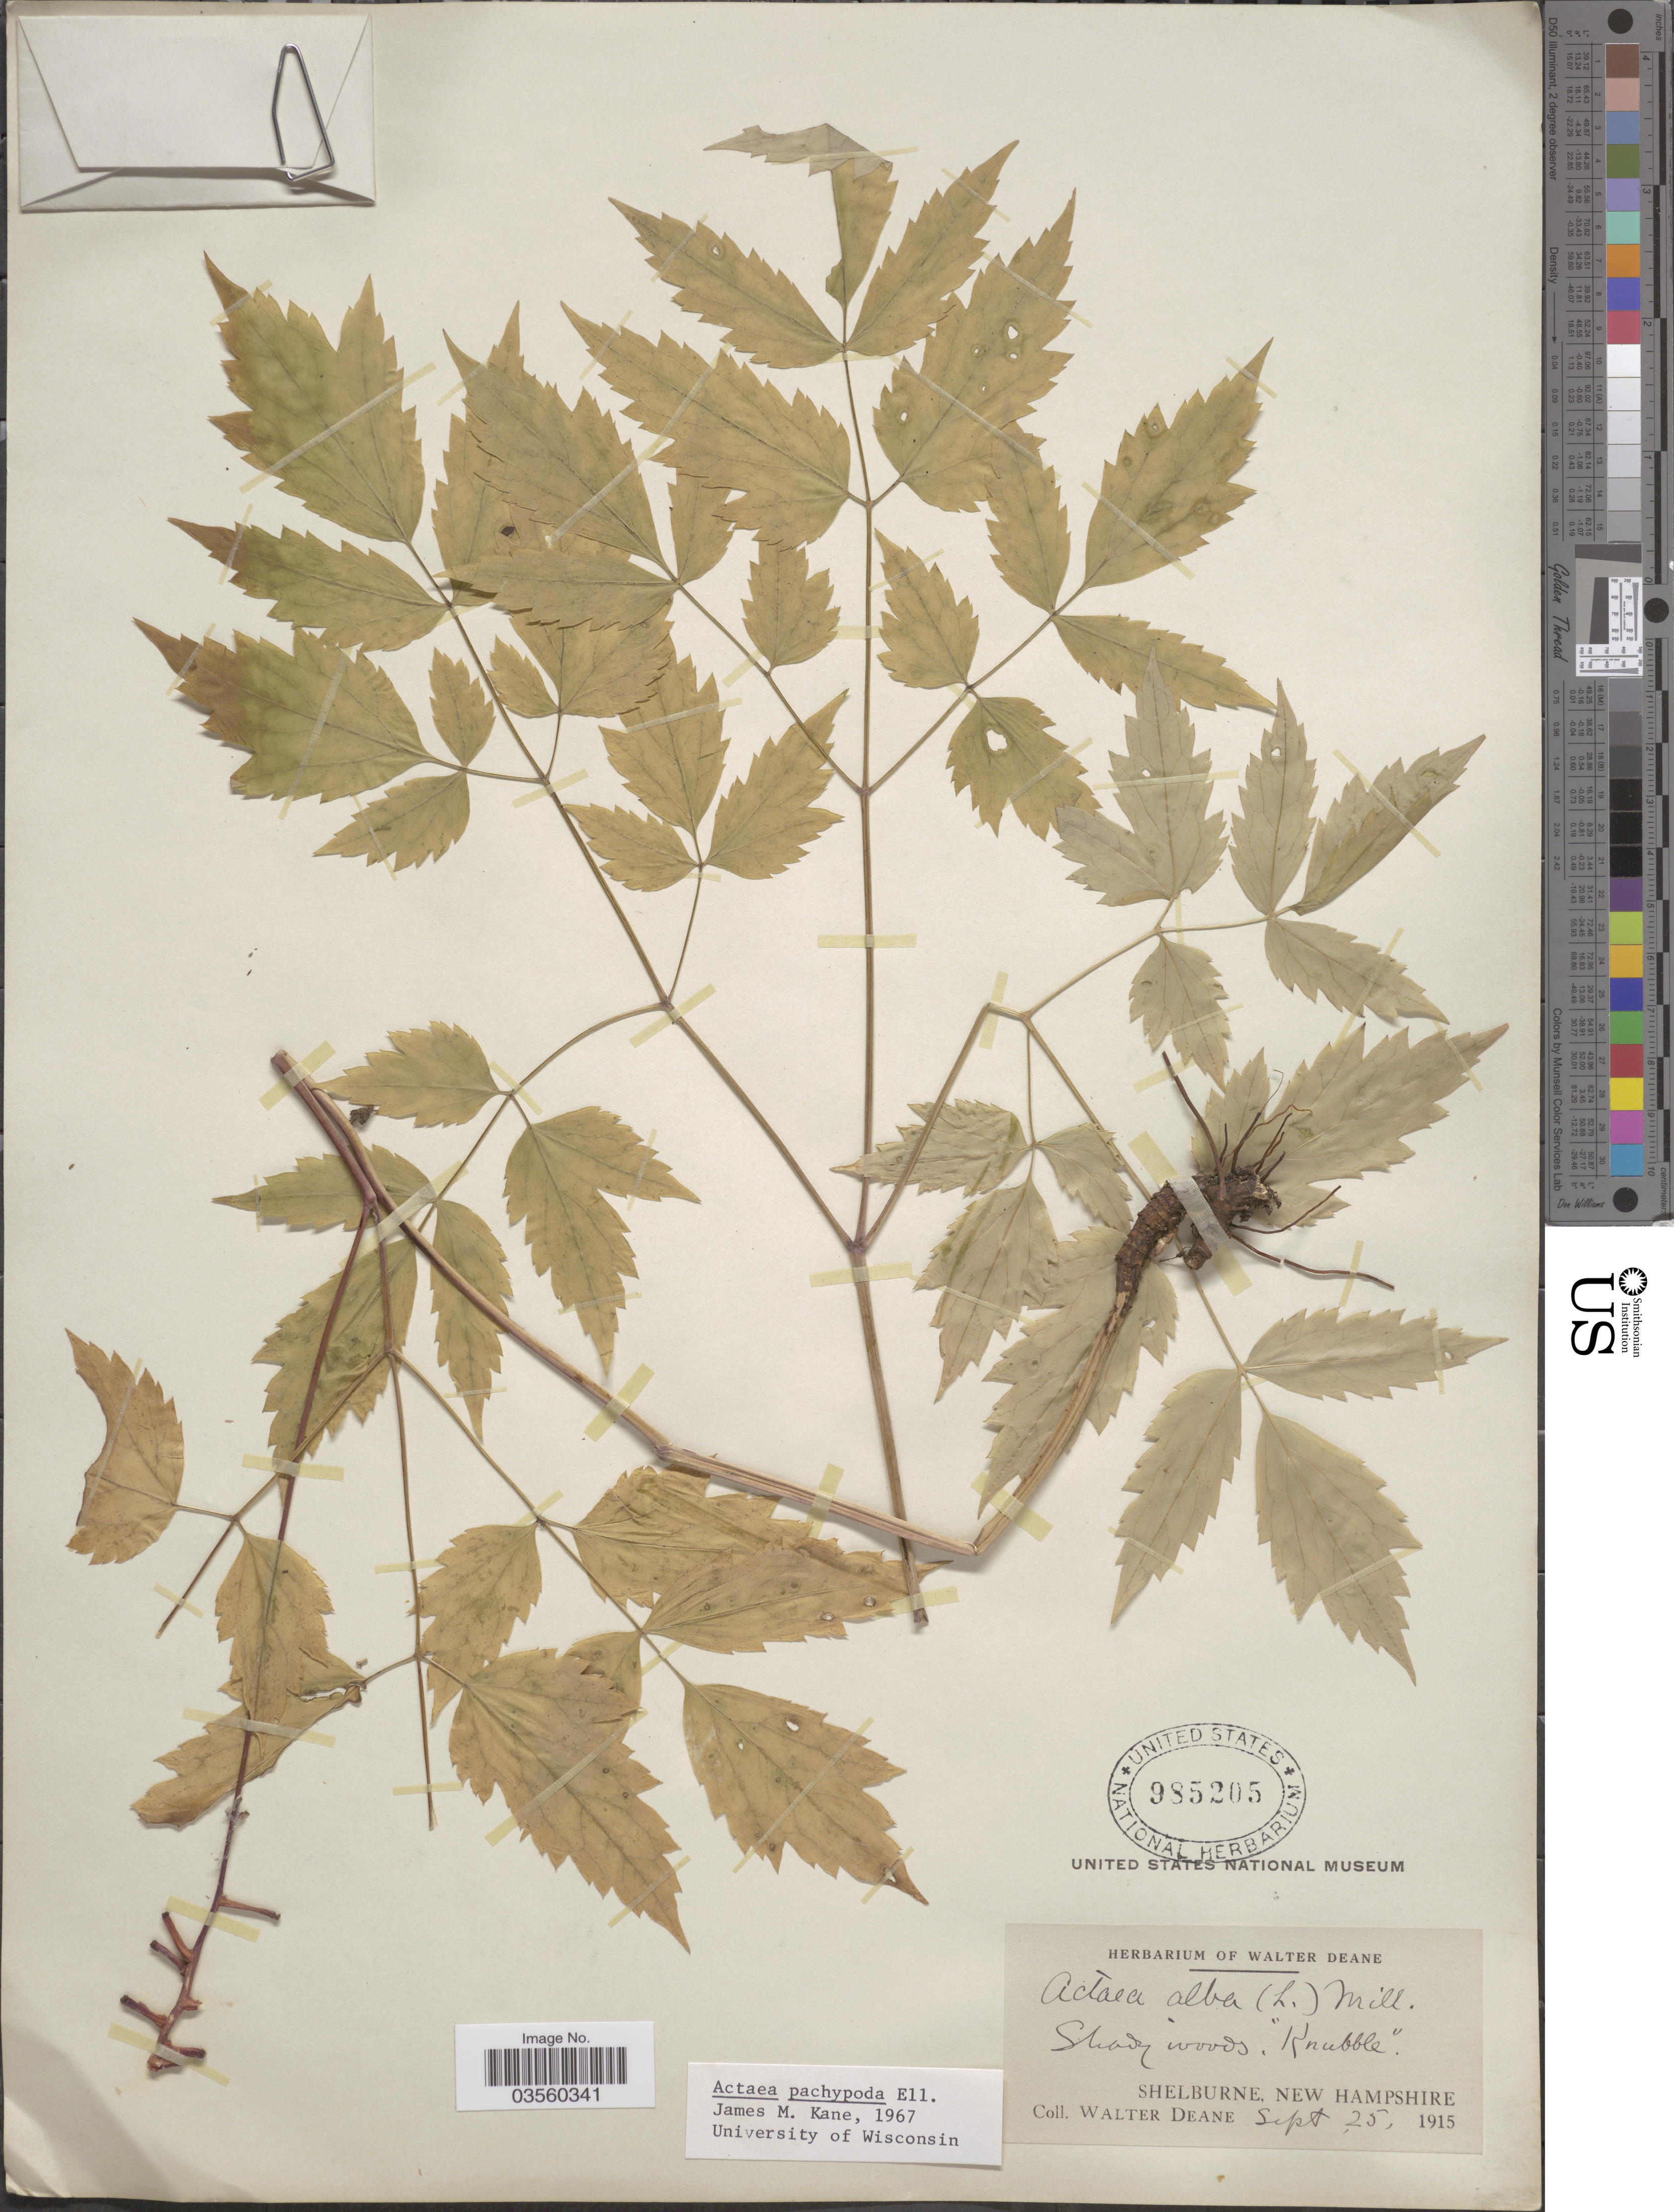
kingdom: Plantae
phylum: Tracheophyta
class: Magnoliopsida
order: Ranunculales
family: Ranunculaceae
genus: Actaea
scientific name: Actaea pachypoda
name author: Elliott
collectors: W. Deane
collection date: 1915-09-25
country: United States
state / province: New Hampshire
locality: Shelburne.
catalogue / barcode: US 985205